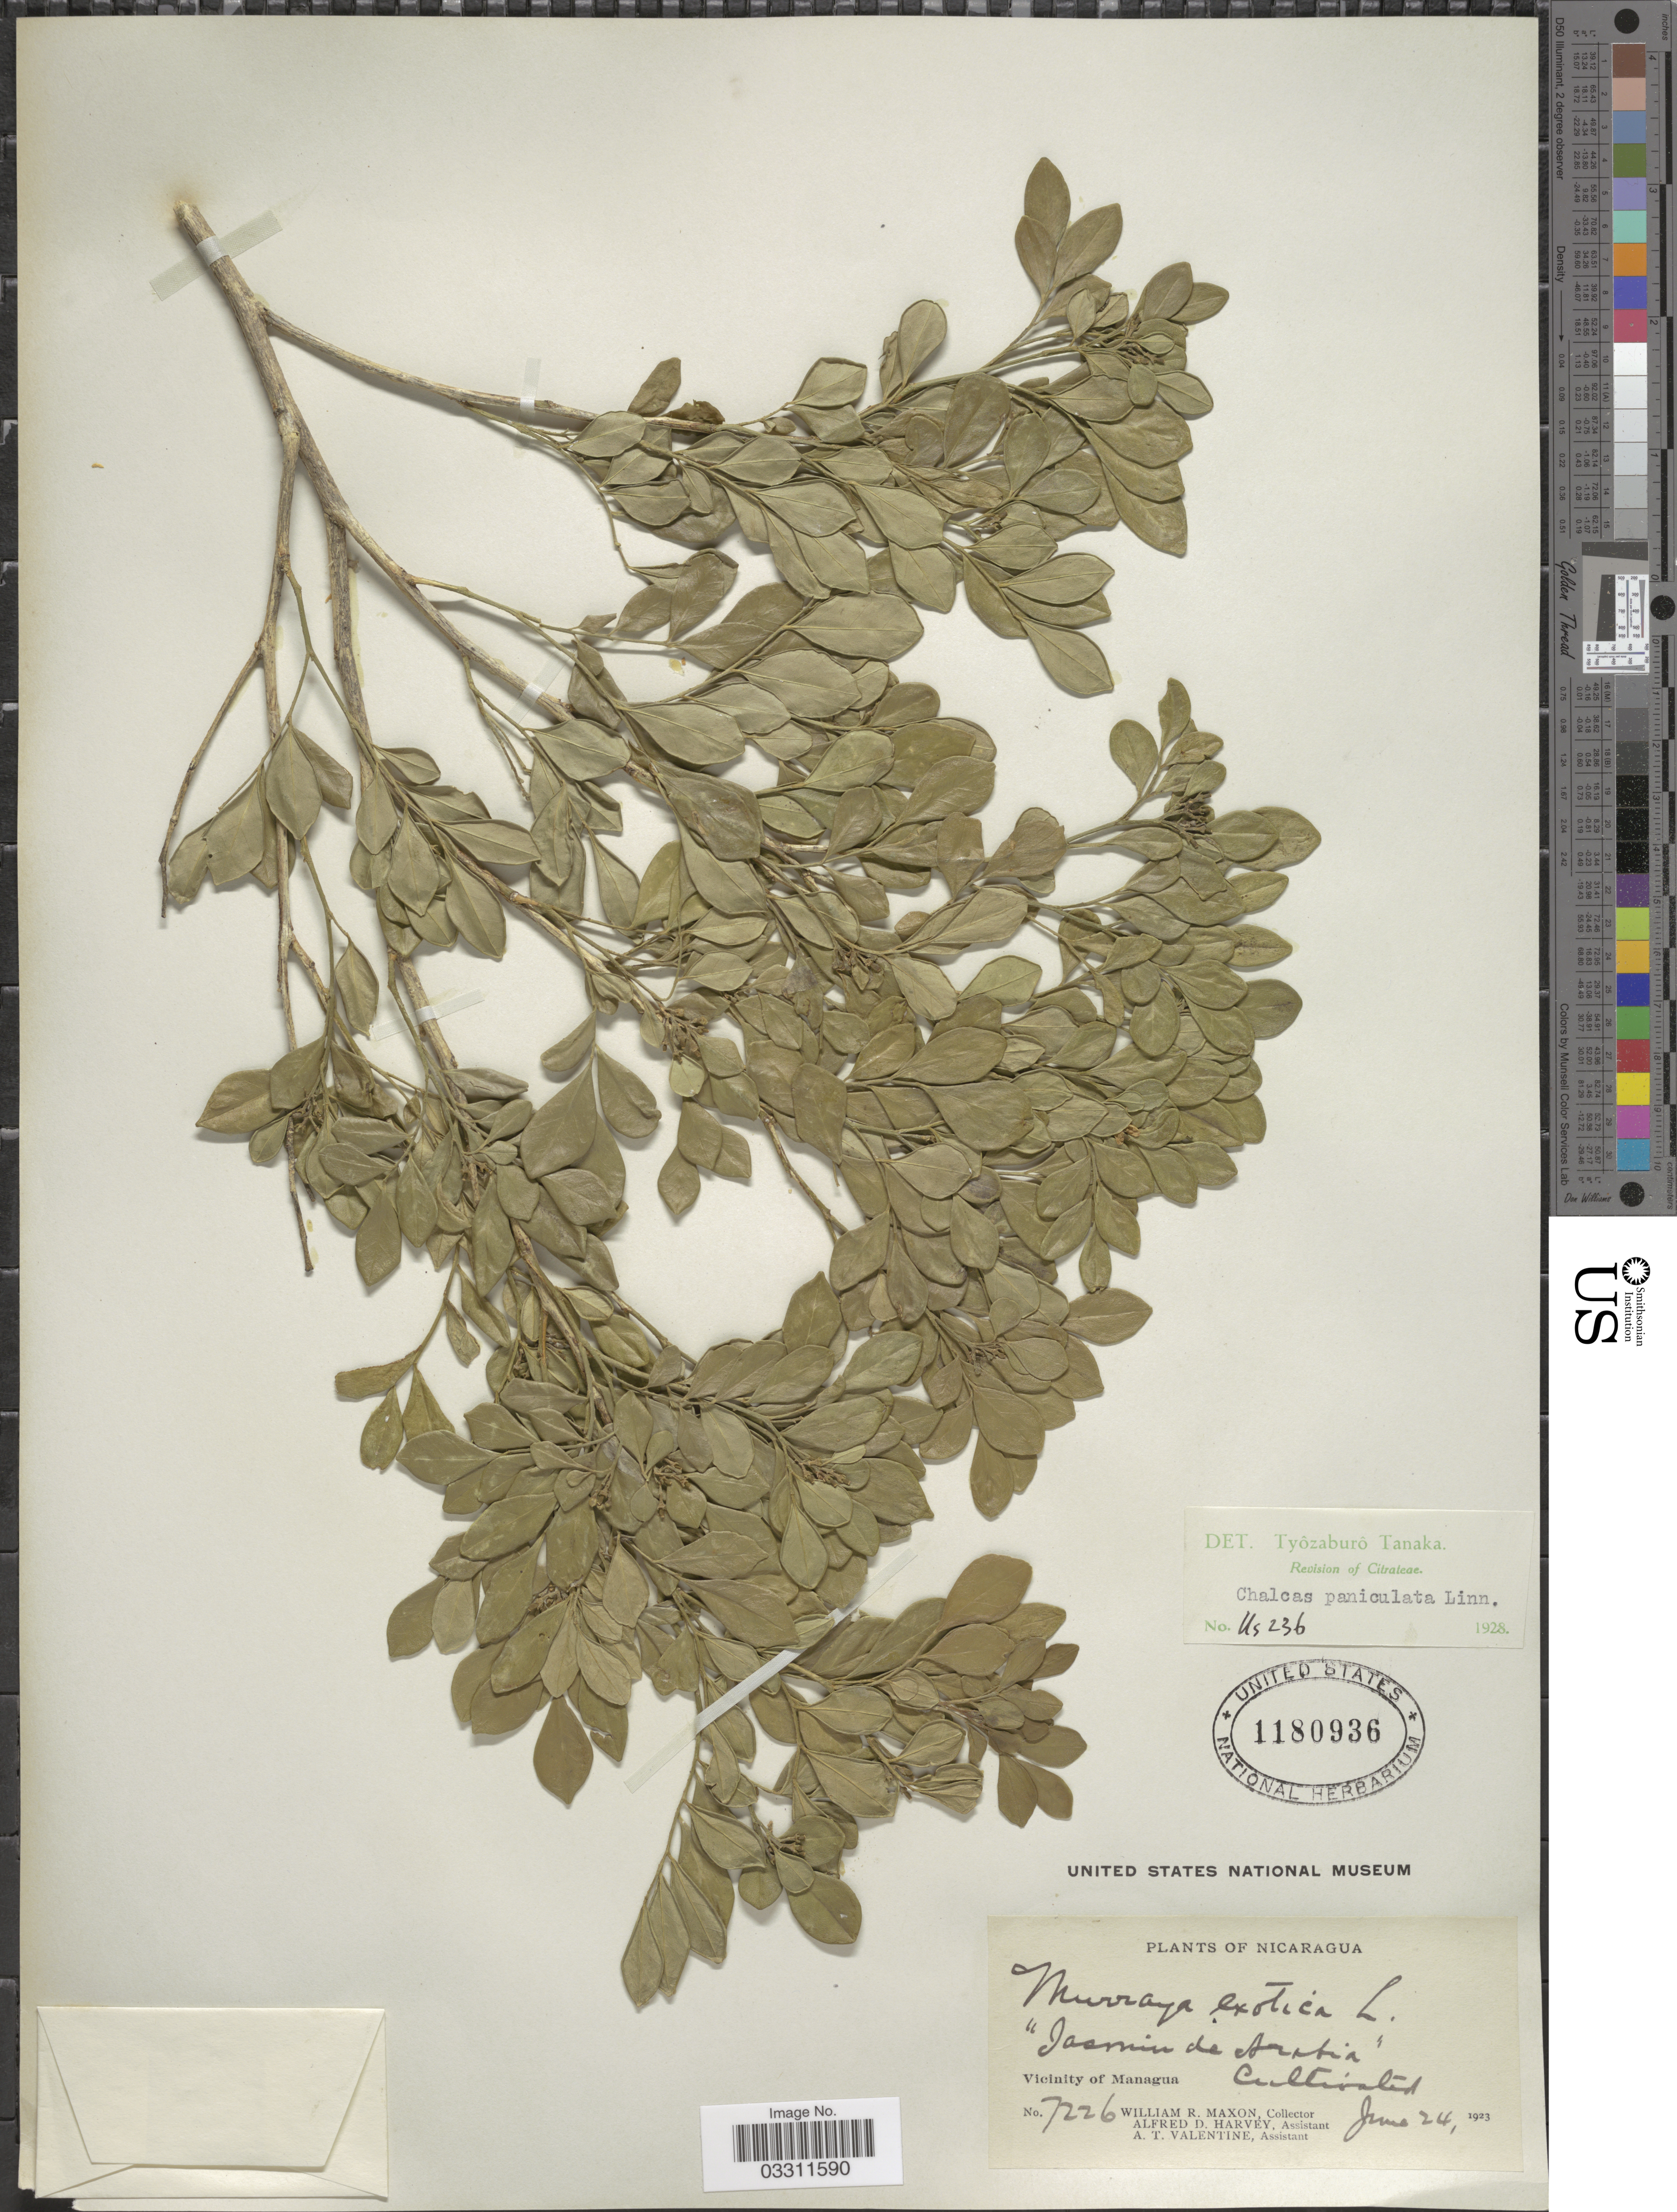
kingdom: Plantae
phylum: Tracheophyta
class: Magnoliopsida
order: Sapindales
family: Rutaceae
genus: Murraya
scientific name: Murraya paniculata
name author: (L.) Jack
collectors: W. R. Maxon, A. D. Harvey & A. Valentine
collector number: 7226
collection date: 1923-06-24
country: Nicaragua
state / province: Managua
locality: Vicinity of Managua.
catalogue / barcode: US 1180936